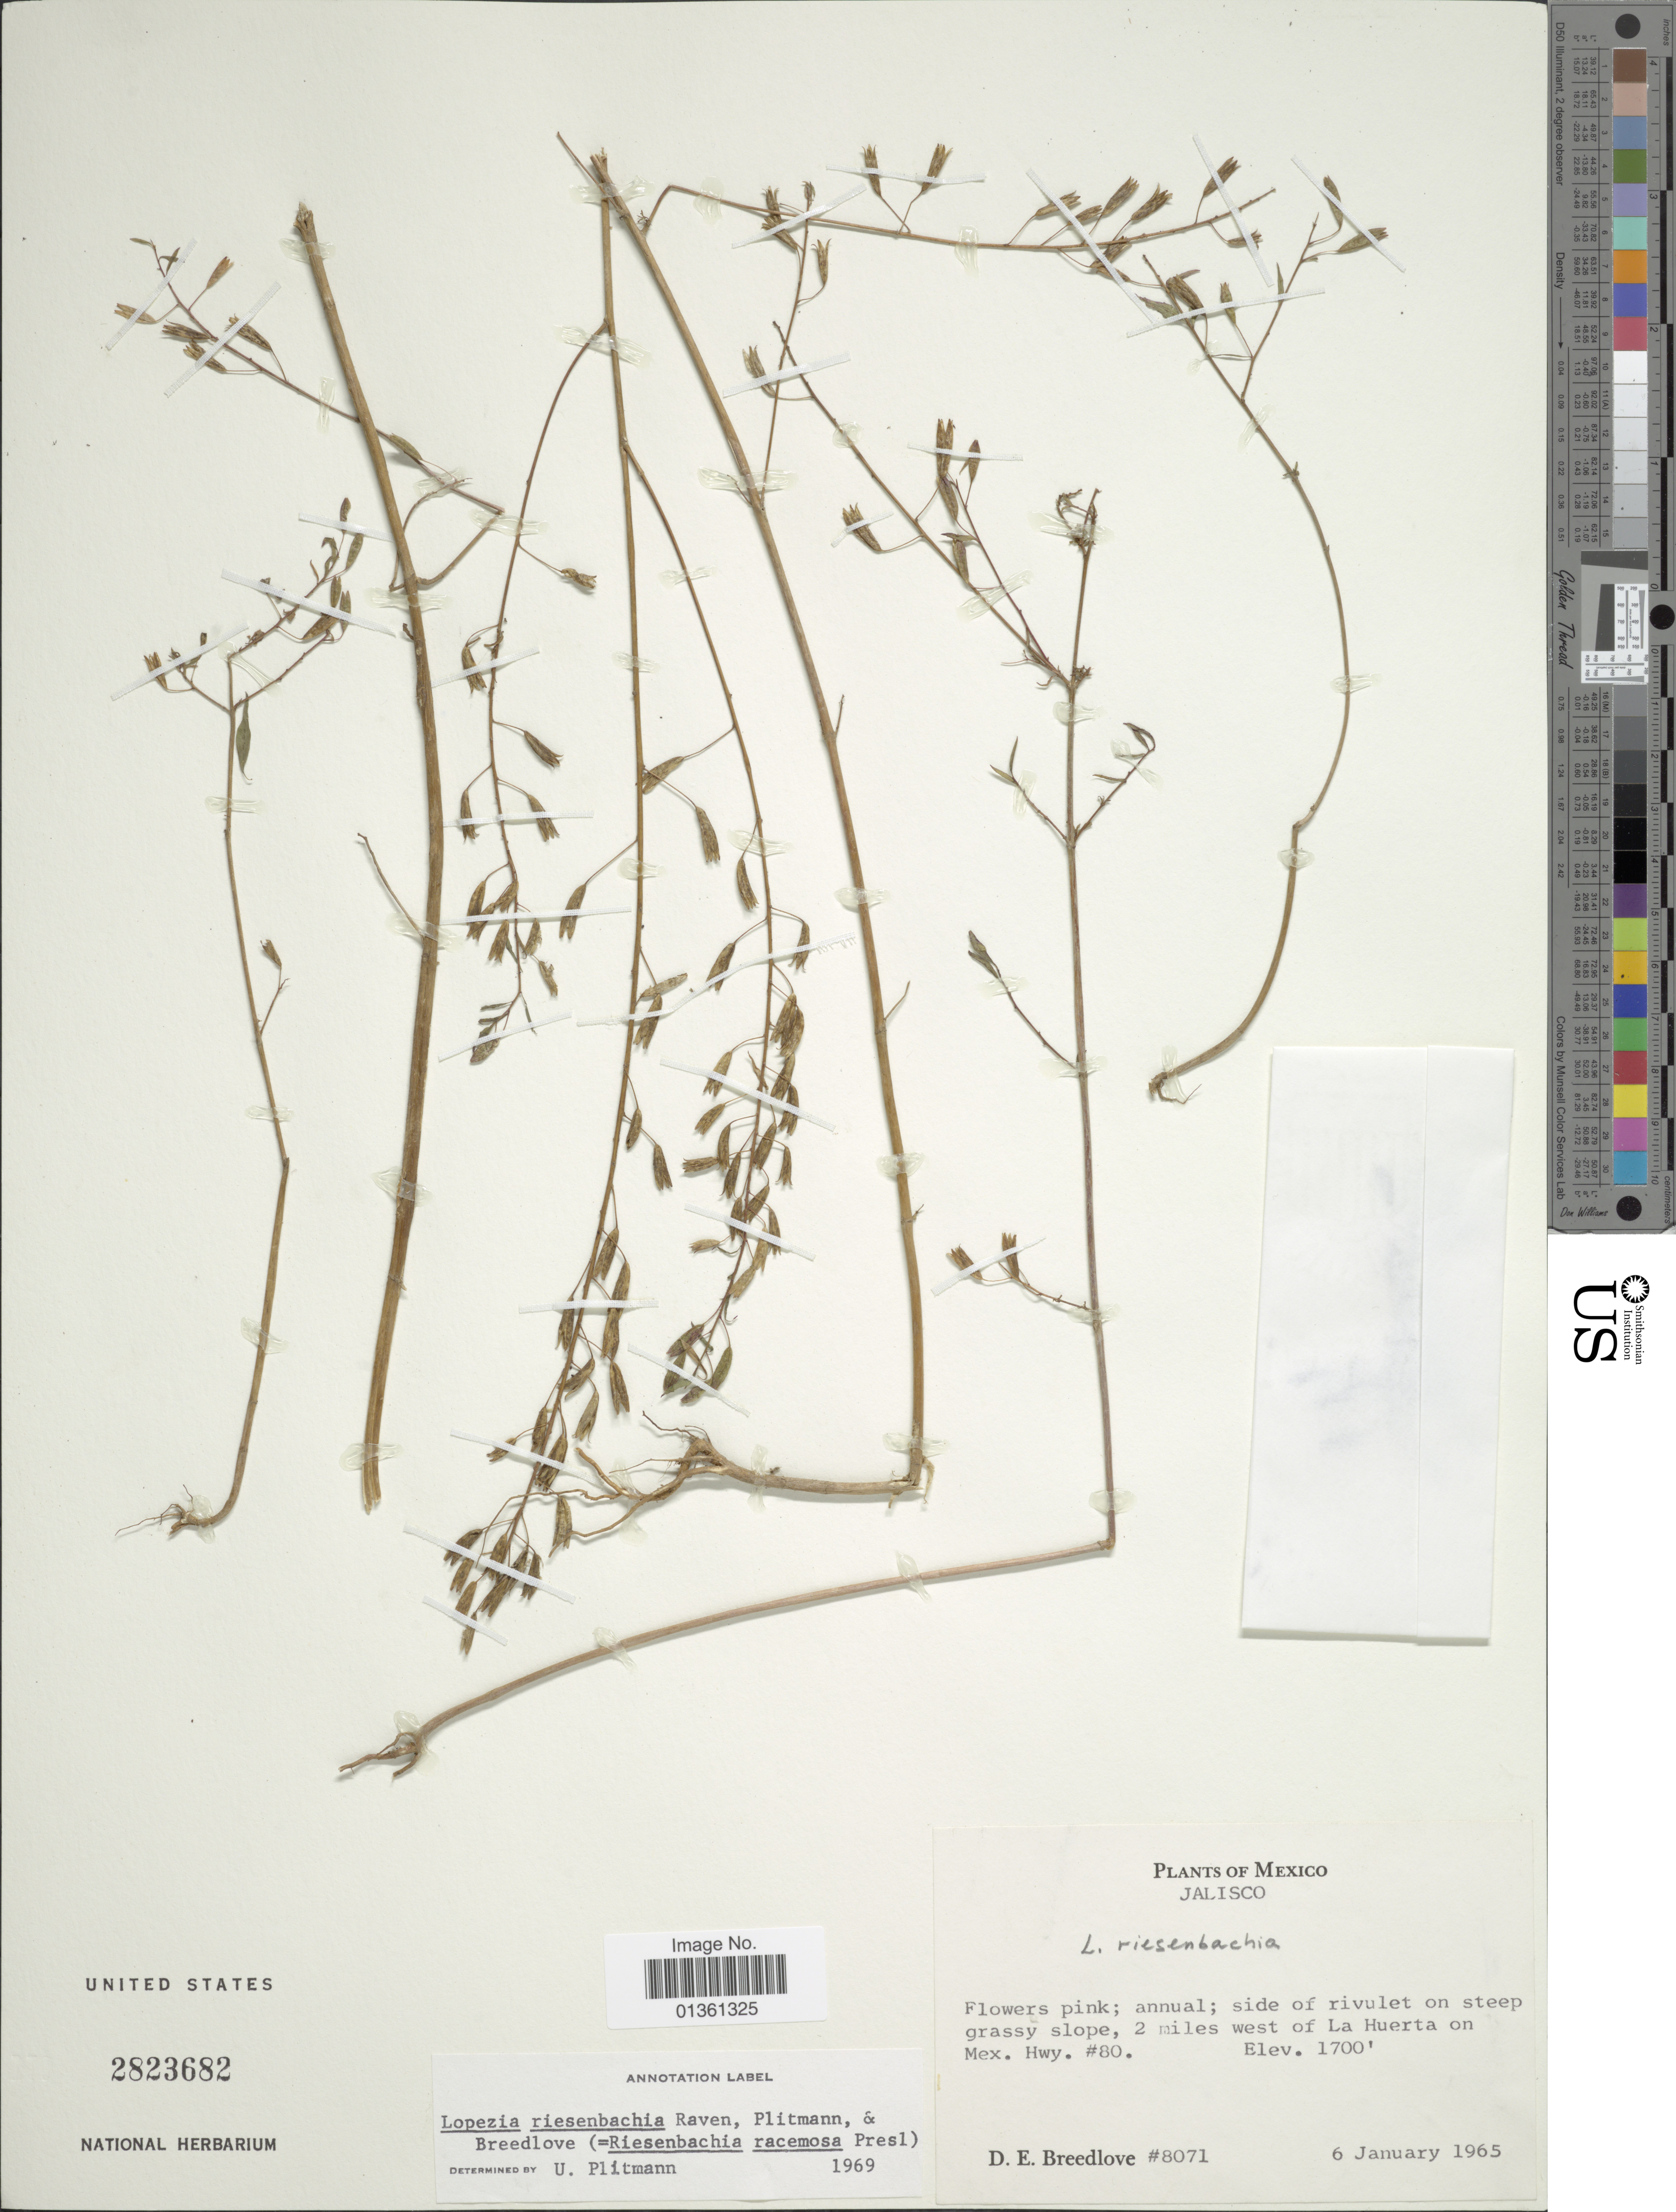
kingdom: Plantae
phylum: Tracheophyta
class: Magnoliopsida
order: Myrtales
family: Onagraceae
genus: Lopezia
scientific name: Lopezia riesenbachia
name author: Plitmann et al.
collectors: D. E. Breedlove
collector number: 8071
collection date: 1965-01-06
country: Mexico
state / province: Jalisco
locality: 2 miles west of La Huerta on Mex. Hwy. #80.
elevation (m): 518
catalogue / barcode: US 2823682